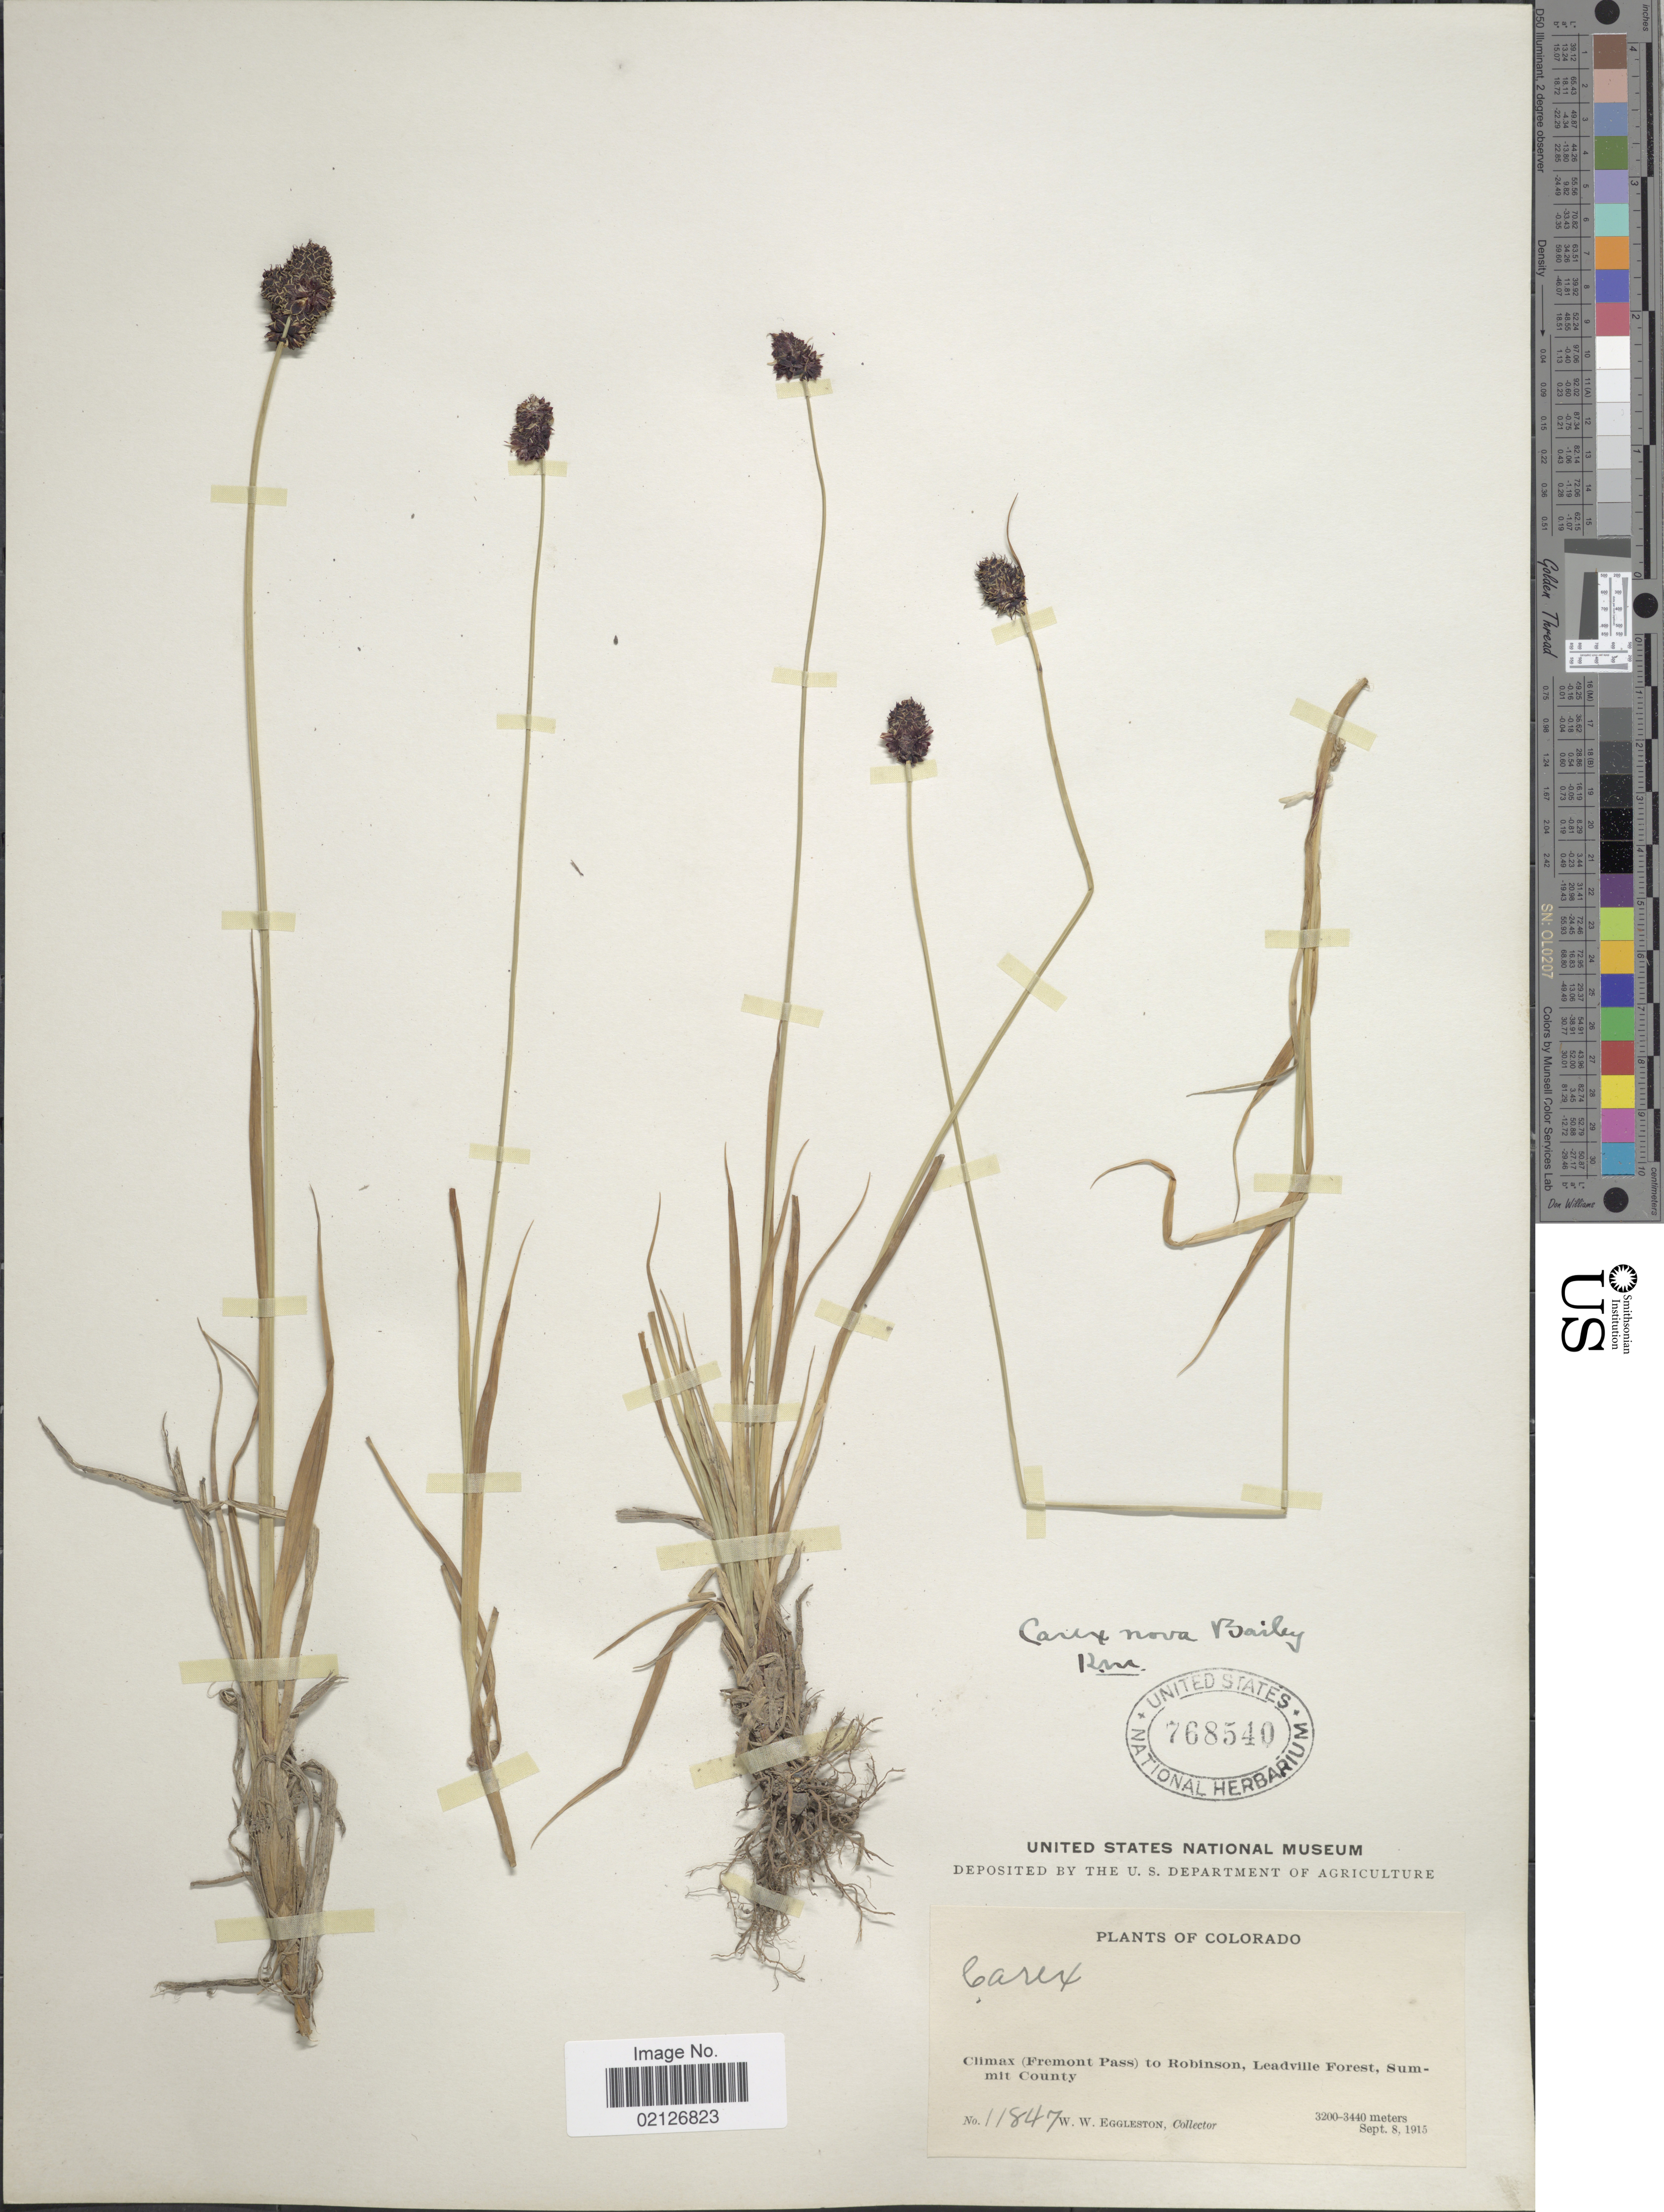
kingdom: Plantae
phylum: Tracheophyta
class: Liliopsida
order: Poales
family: Cyperaceae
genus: Carex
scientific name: Carex nova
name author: L.H. Bailey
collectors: W. W. Eggleston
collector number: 11847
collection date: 1915-09-08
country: United States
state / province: Colorado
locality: Climax (Foremont Pass) to Robinson, Leadville Forest, Summit County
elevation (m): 3200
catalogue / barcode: US 768540